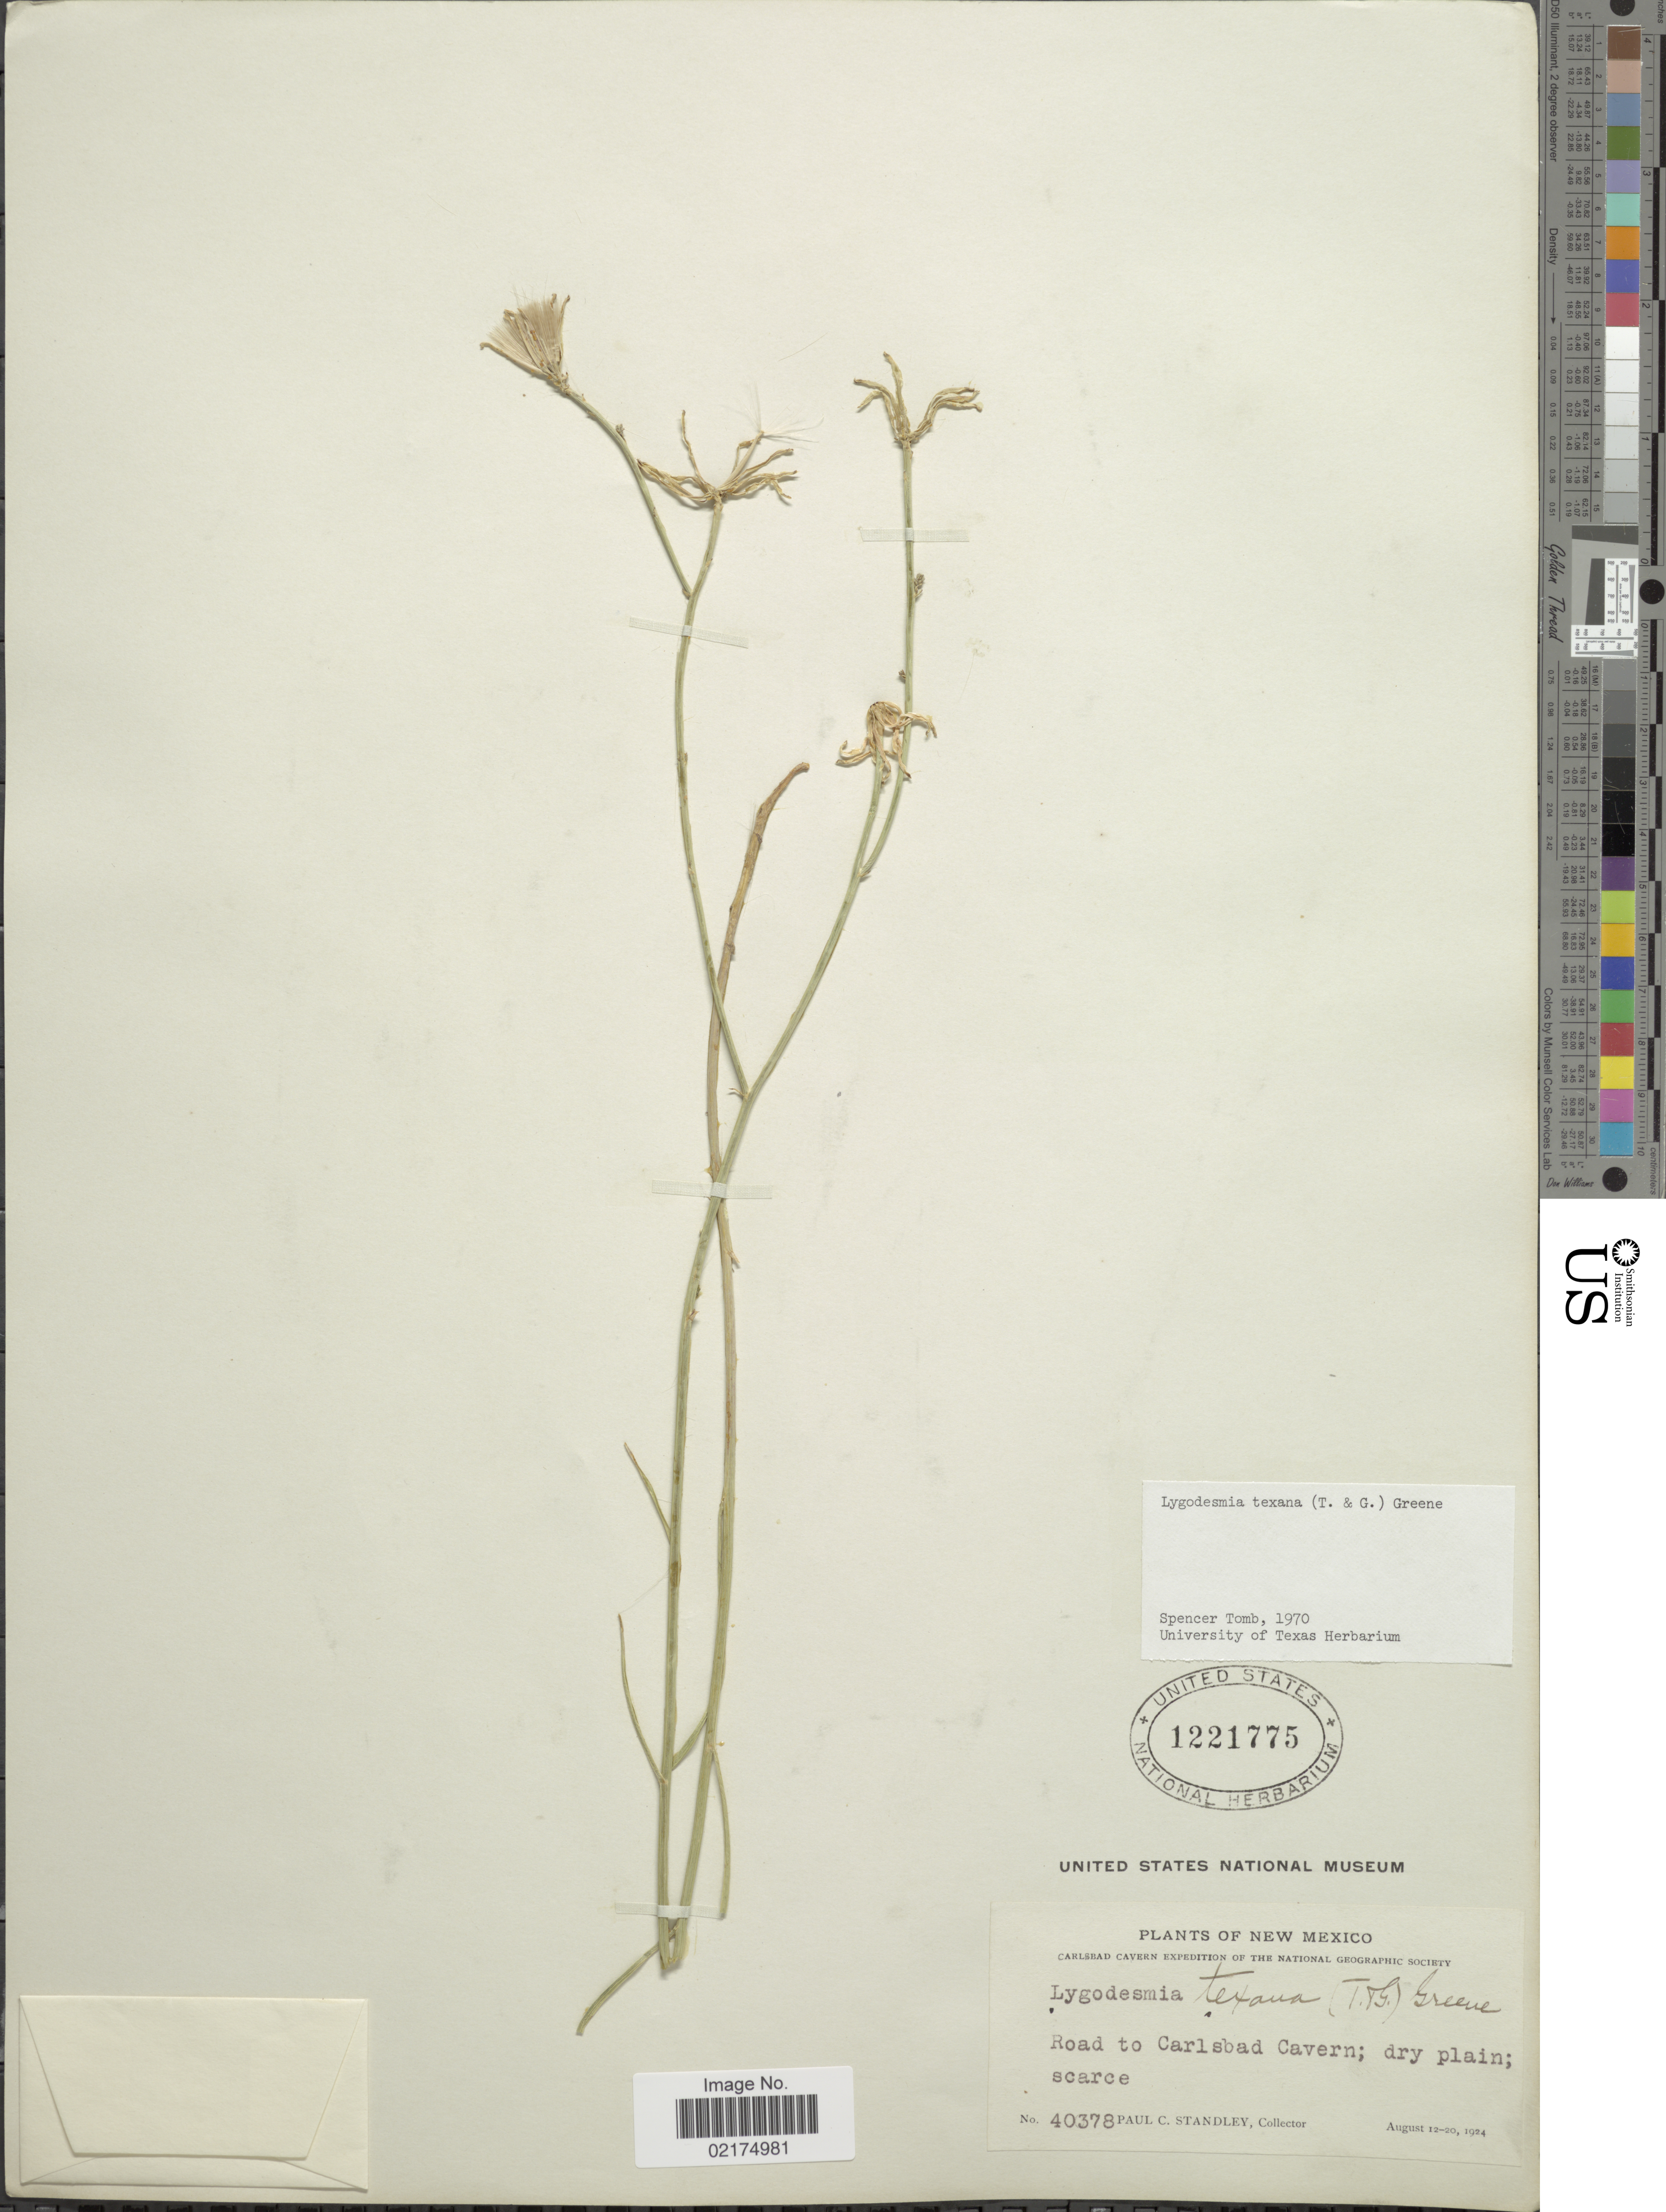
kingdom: Plantae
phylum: Tracheophyta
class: Magnoliopsida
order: Asterales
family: Asteraceae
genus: Lygodesmia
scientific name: Lygodesmia texana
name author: (Torr. & A. Gray) Greene ex Small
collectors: P. C. Standley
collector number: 40378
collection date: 1924-08-12/1924-08-20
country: United States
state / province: New Mexico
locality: Road to Carlsbad Cavern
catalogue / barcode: US 1221775